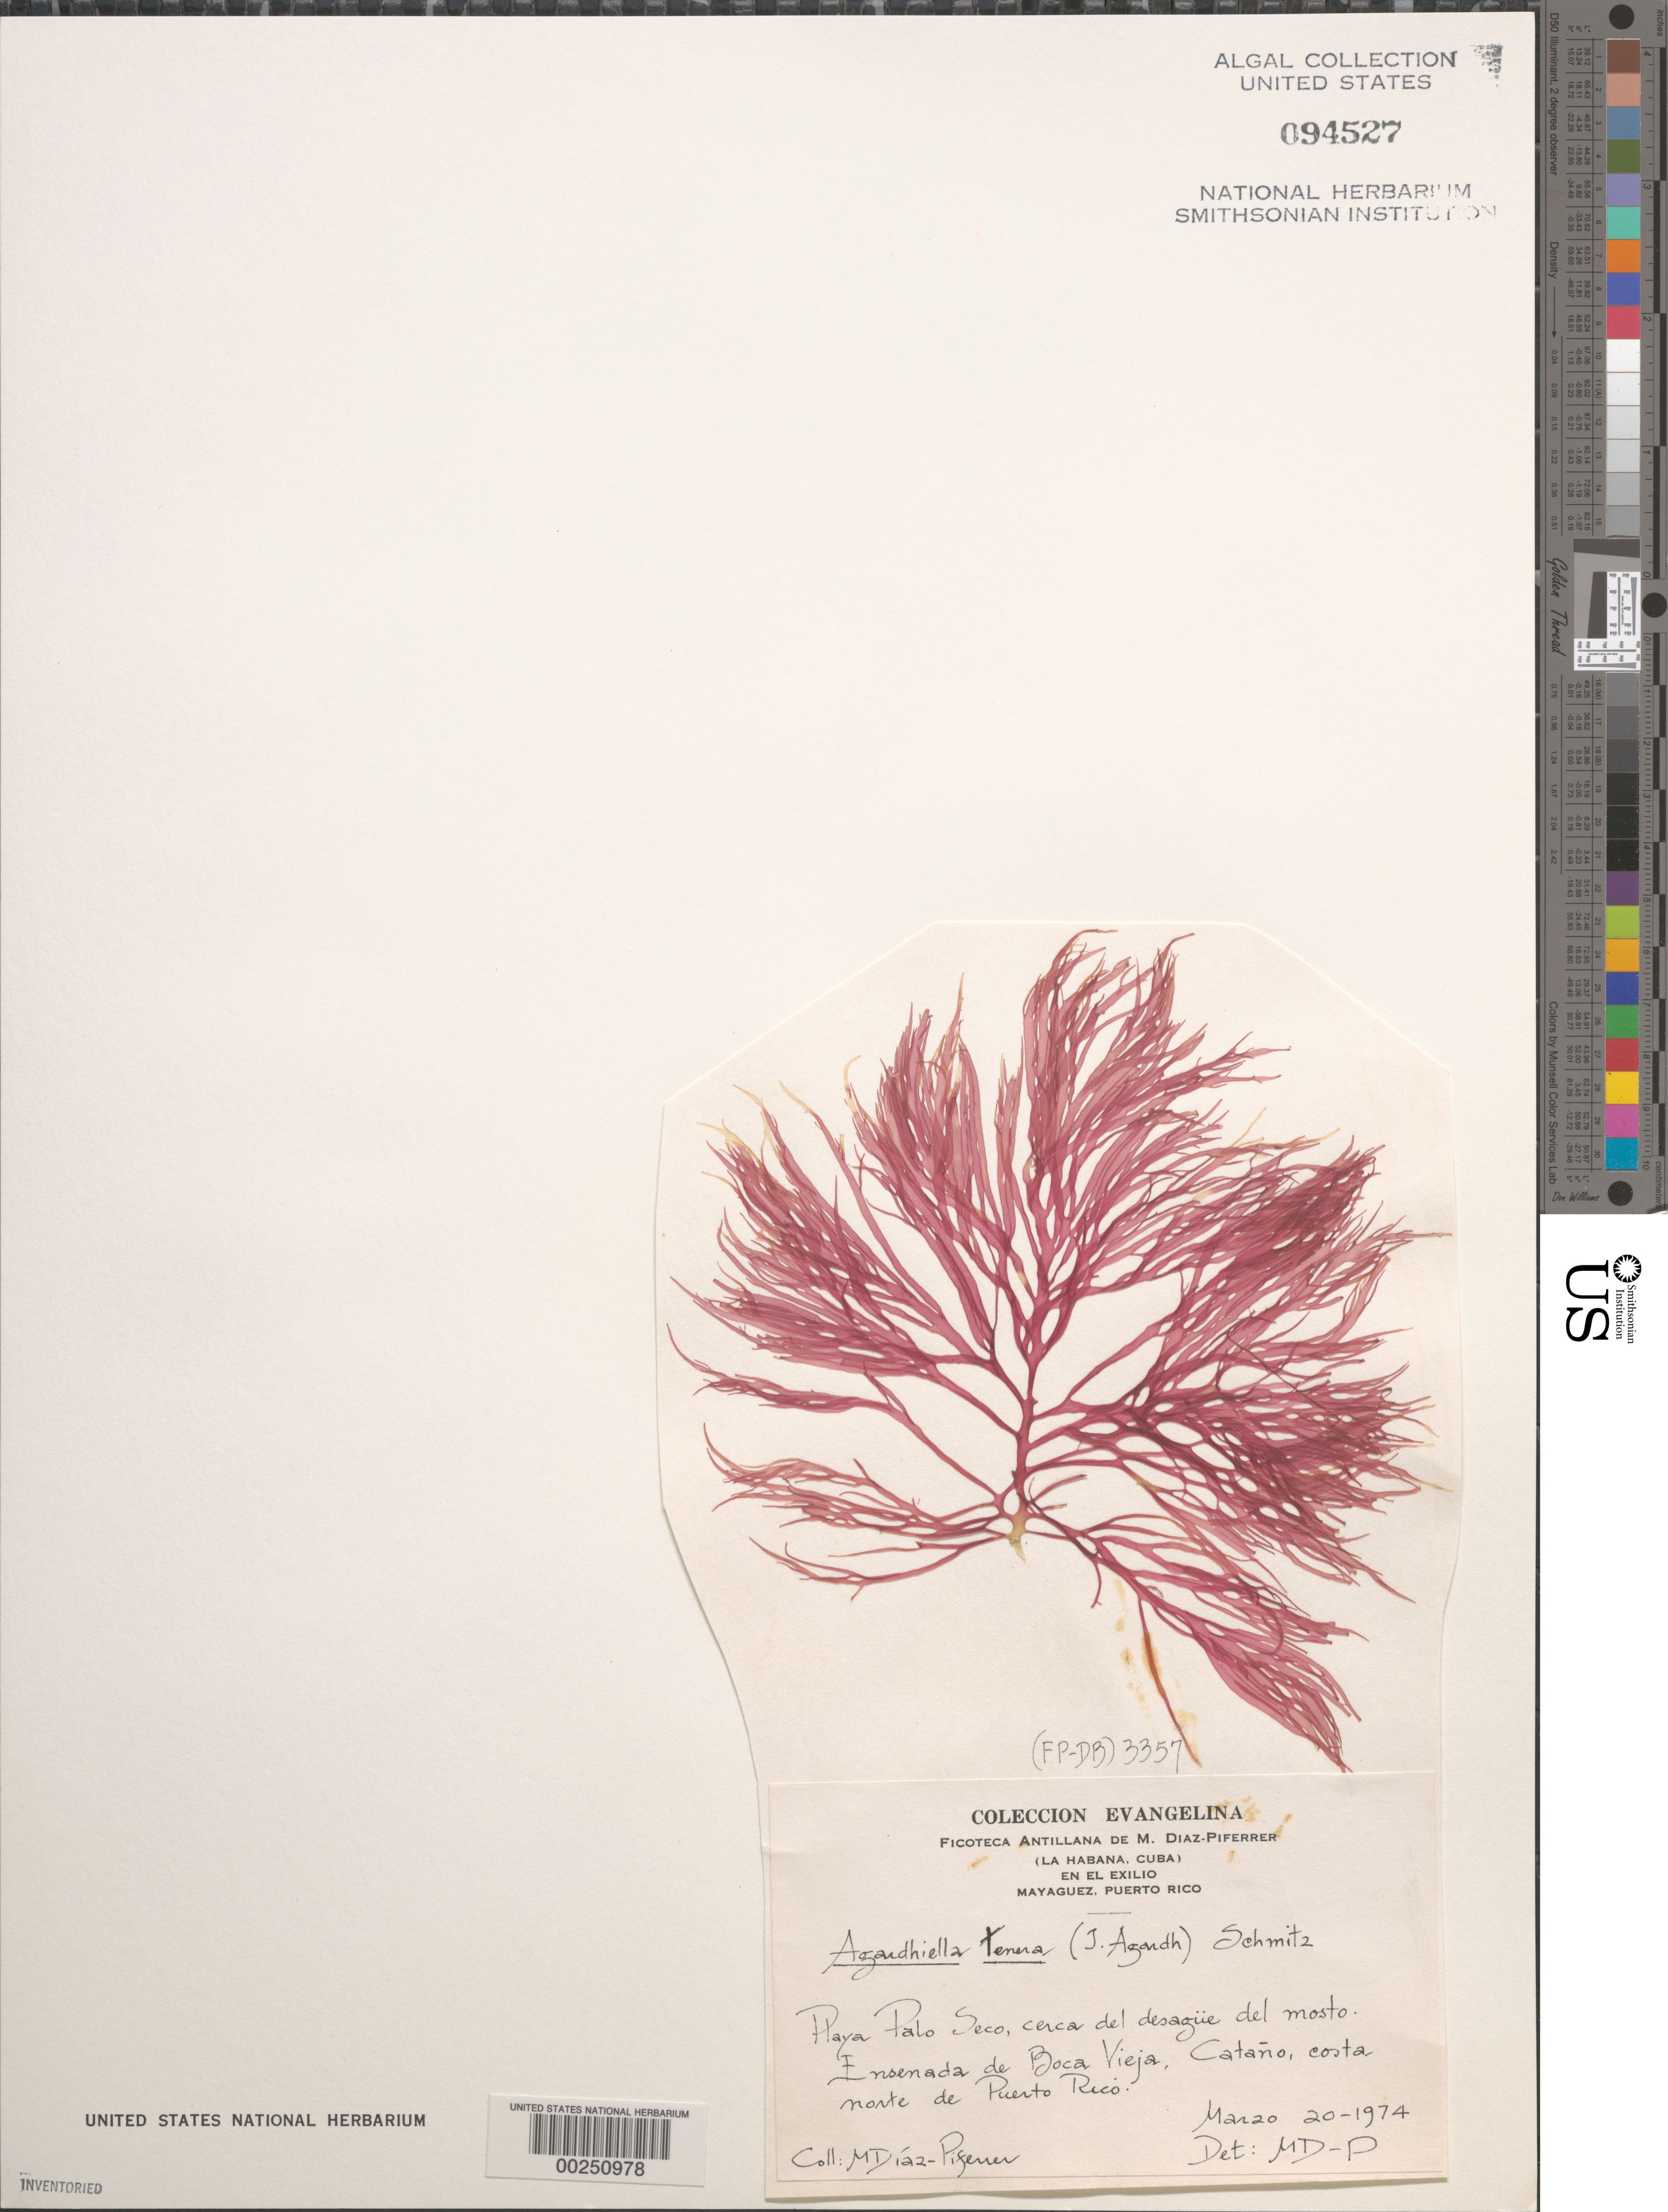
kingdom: Plantae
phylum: Rhodophyta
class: Florideophyceae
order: Gigartinales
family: Solieriaceae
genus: Agardhiella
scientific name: Agardhiella tenera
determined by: Diaz-Piferrer, M.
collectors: M. Diaz-Piferrer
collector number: (fp-db) 3357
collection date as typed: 20 Mar 1974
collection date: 1974-03-20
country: Puerto Rico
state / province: Catano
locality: Ensenada de boca vieja, playa palo seco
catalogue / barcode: US 94527